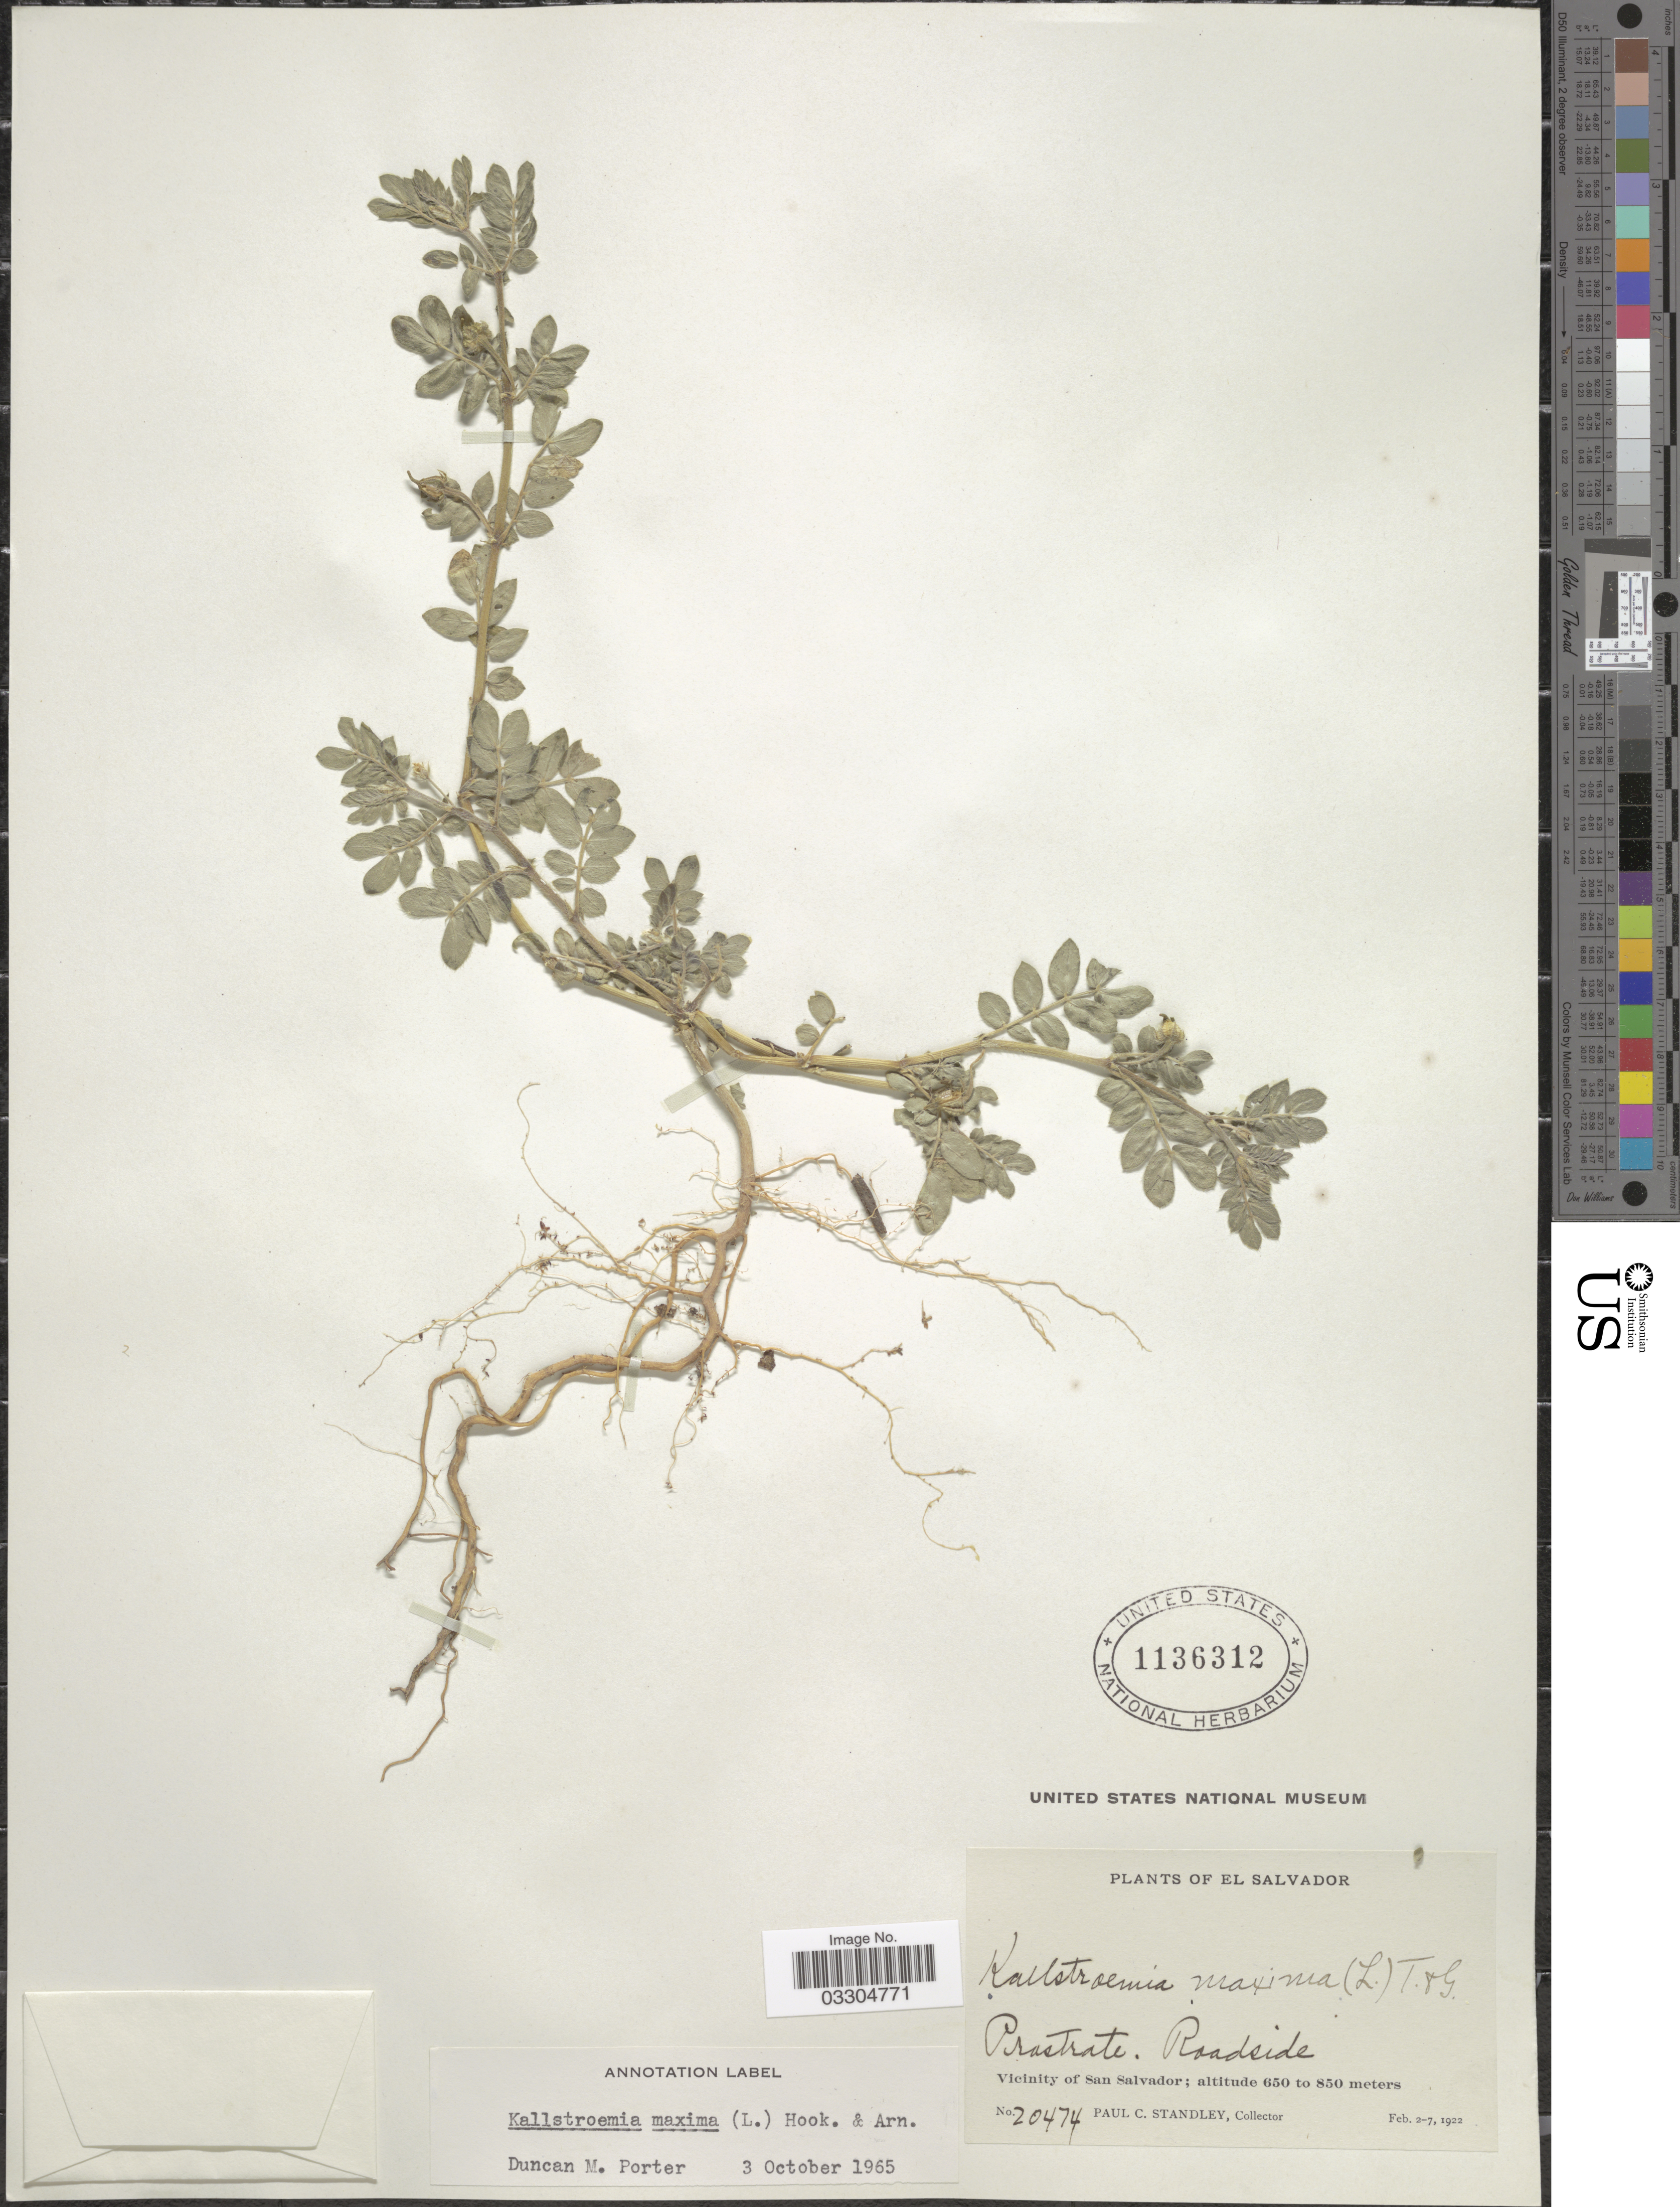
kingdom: Plantae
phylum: Tracheophyta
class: Magnoliopsida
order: Zygophyllales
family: Zygophyllaceae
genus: Kallstroemia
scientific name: Kallstroemia maxima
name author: (L.) Hook. & Arn.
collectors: P. C. Standley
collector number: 20474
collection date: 1922-02-02/1922-02-07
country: El Salvador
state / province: San Salvador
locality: Vicinity of San Salvador.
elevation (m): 650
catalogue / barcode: US 1136312